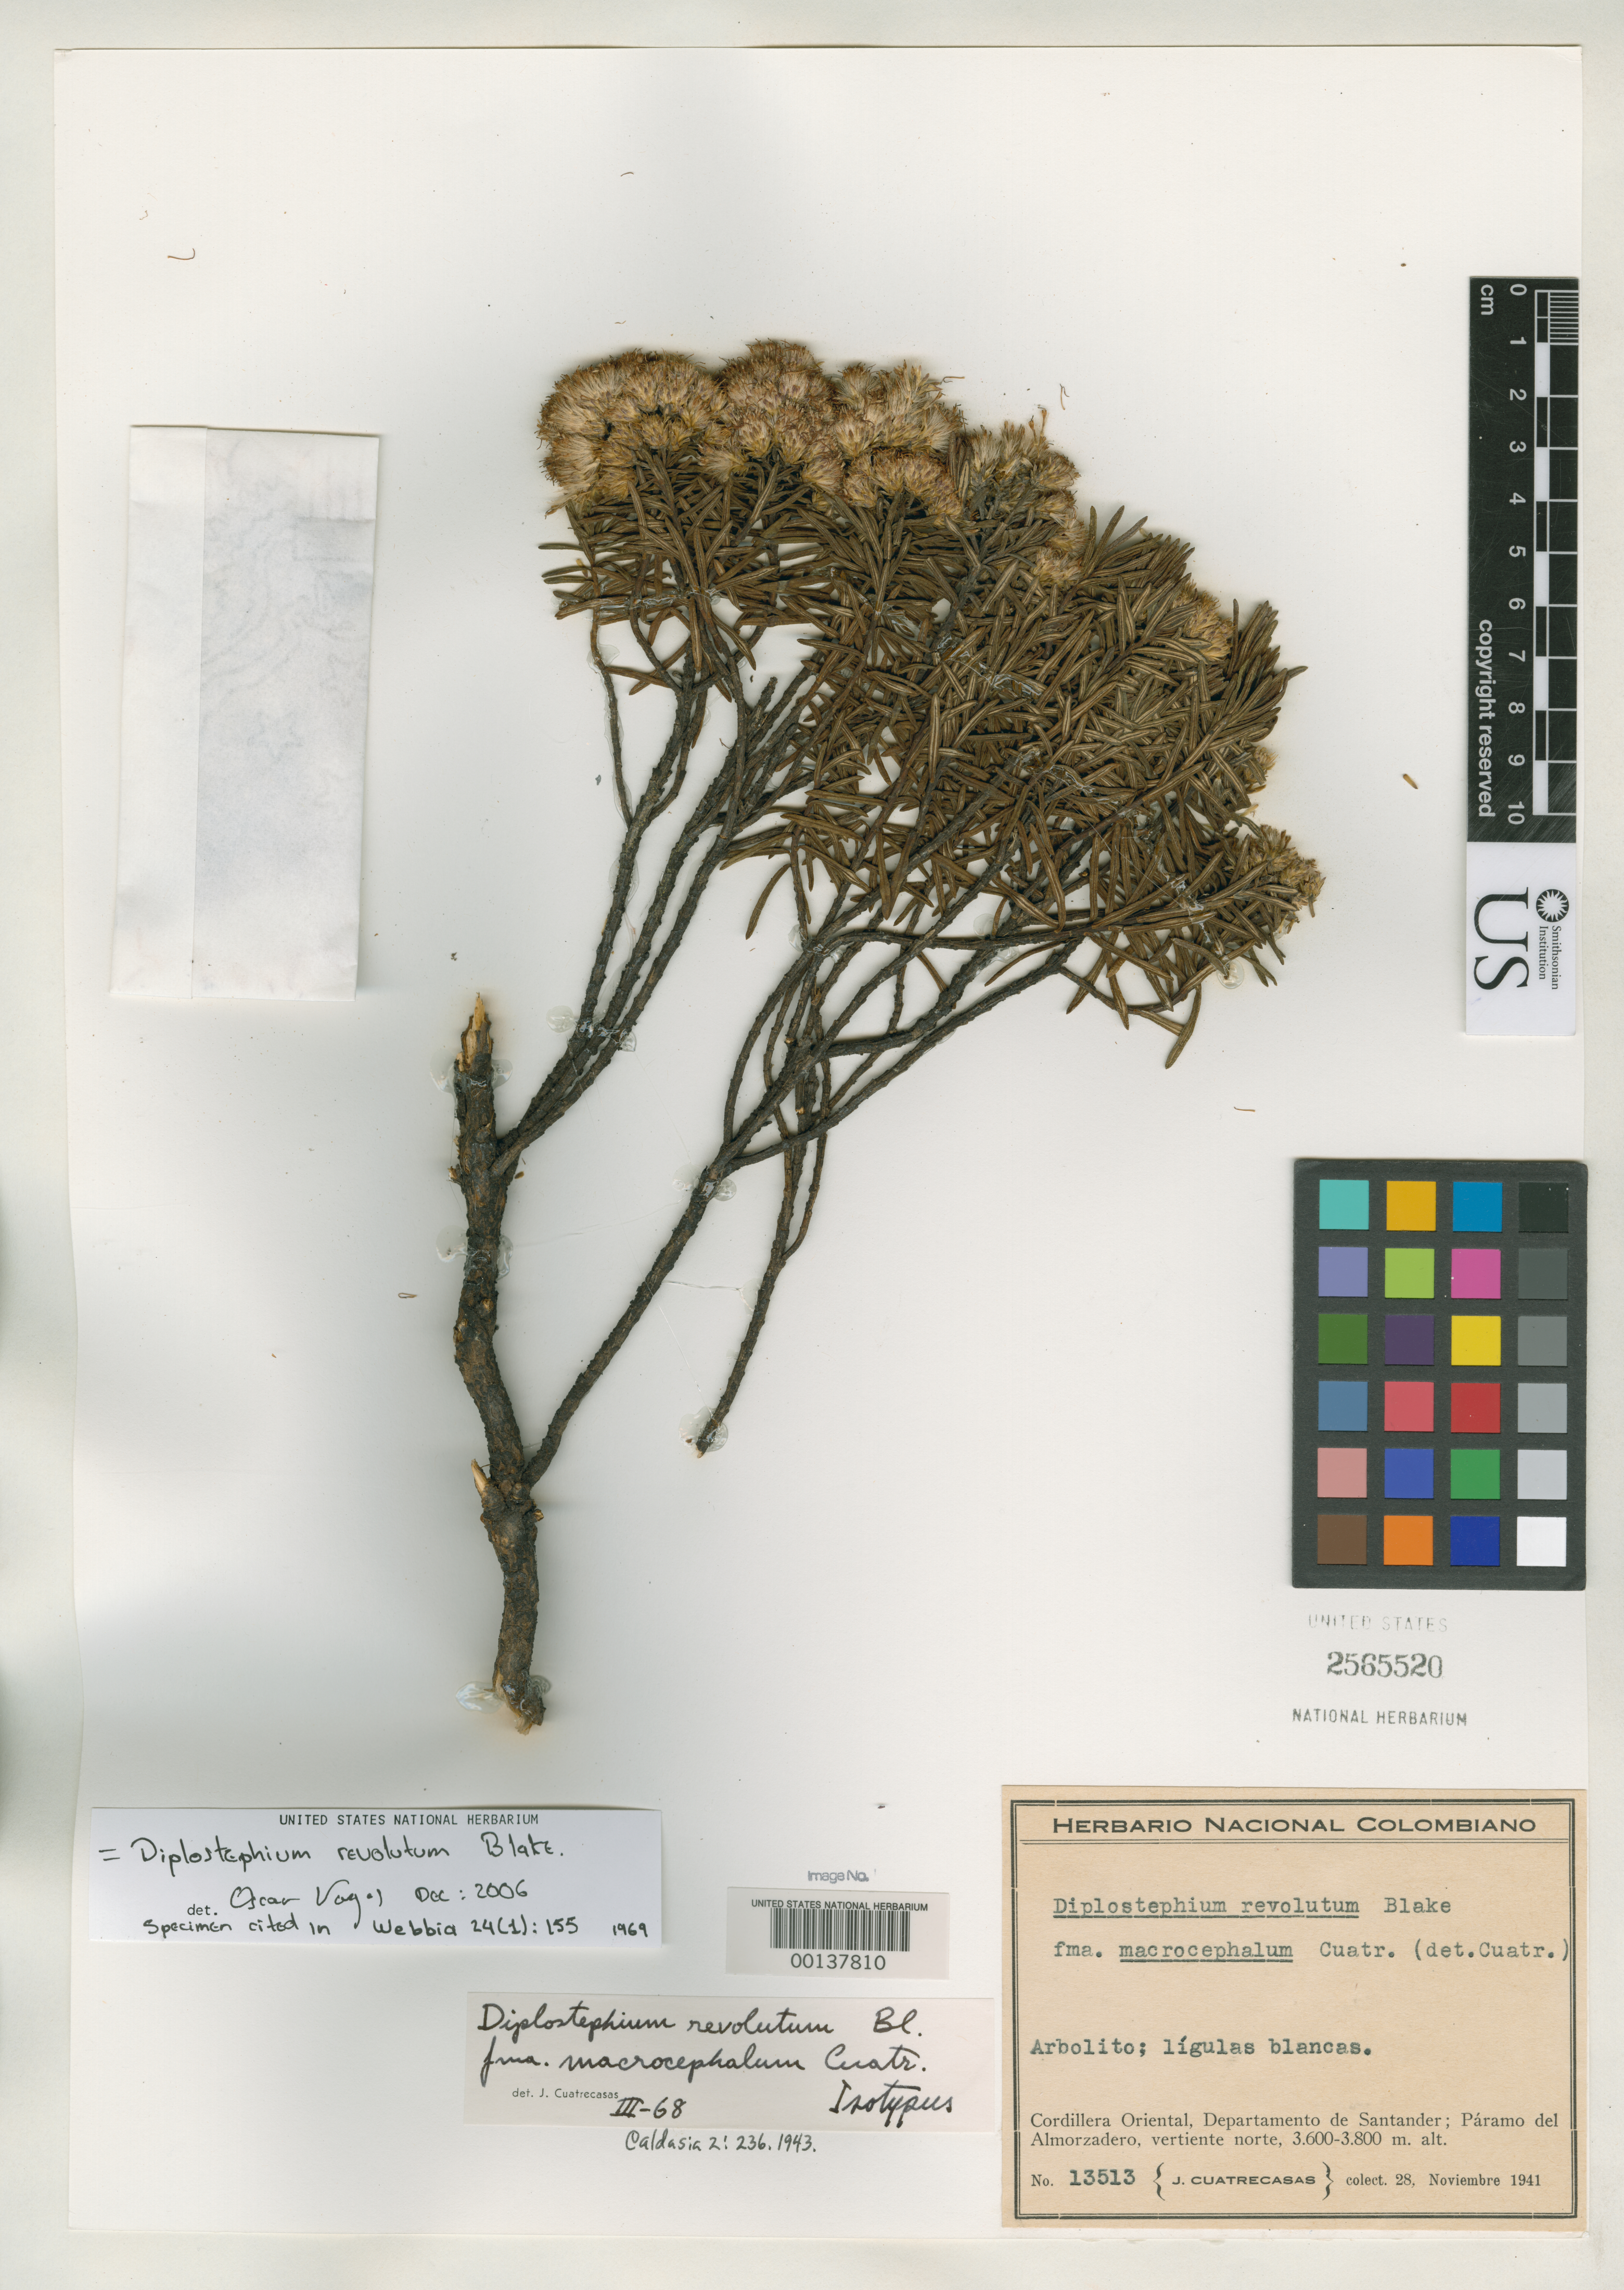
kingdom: Plantae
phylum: Tracheophyta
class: Magnoliopsida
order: Asterales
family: Asteraceae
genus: Diplostephium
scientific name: Diplostephium revolutum f. macrocephalum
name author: Cuatrec.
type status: Isotype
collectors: J. Cuatrecasas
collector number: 13513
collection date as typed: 28 Nov 1941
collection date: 1941-11-28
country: Colombia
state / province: Santander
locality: Páramo del Almorzadero.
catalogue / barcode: US 2565520